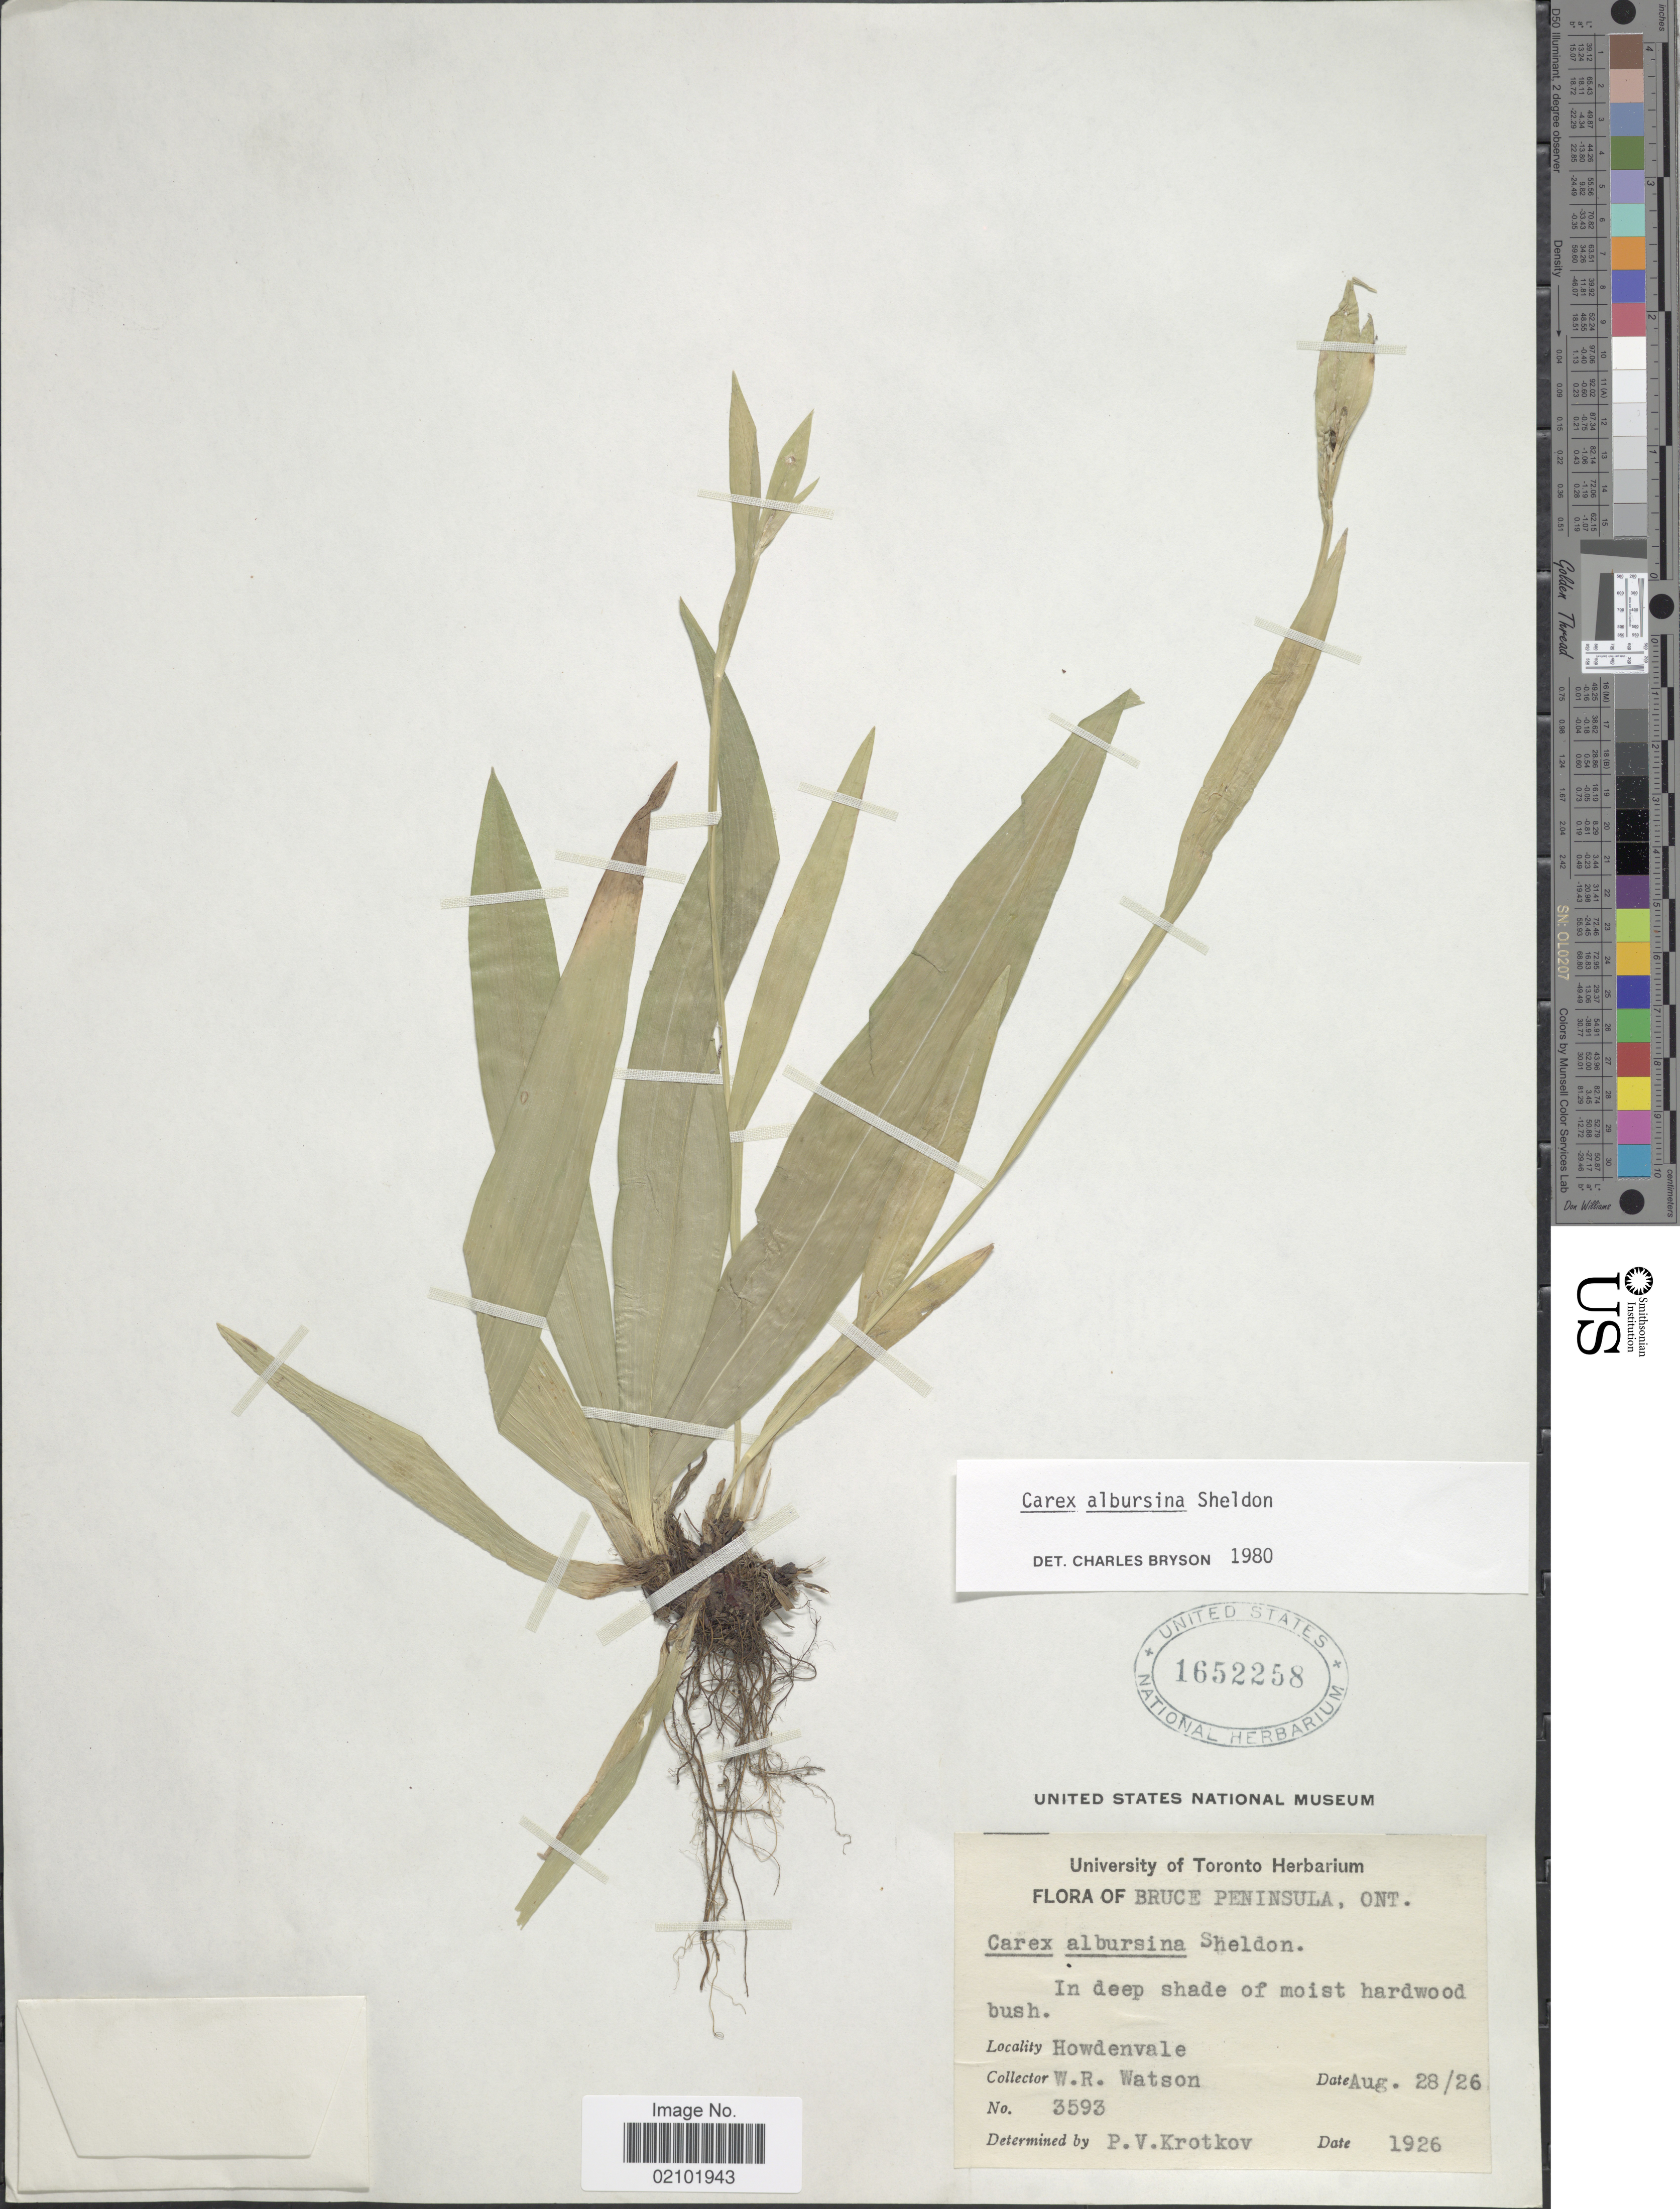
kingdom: Plantae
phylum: Tracheophyta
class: Liliopsida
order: Poales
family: Cyperaceae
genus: Carex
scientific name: Carex albursina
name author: E. Sheld.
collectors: W. R. Watson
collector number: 3593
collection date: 1926-08-28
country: Canada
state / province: Ontario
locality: Bruce Peninsula, Howdenvale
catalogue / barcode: US 1652258